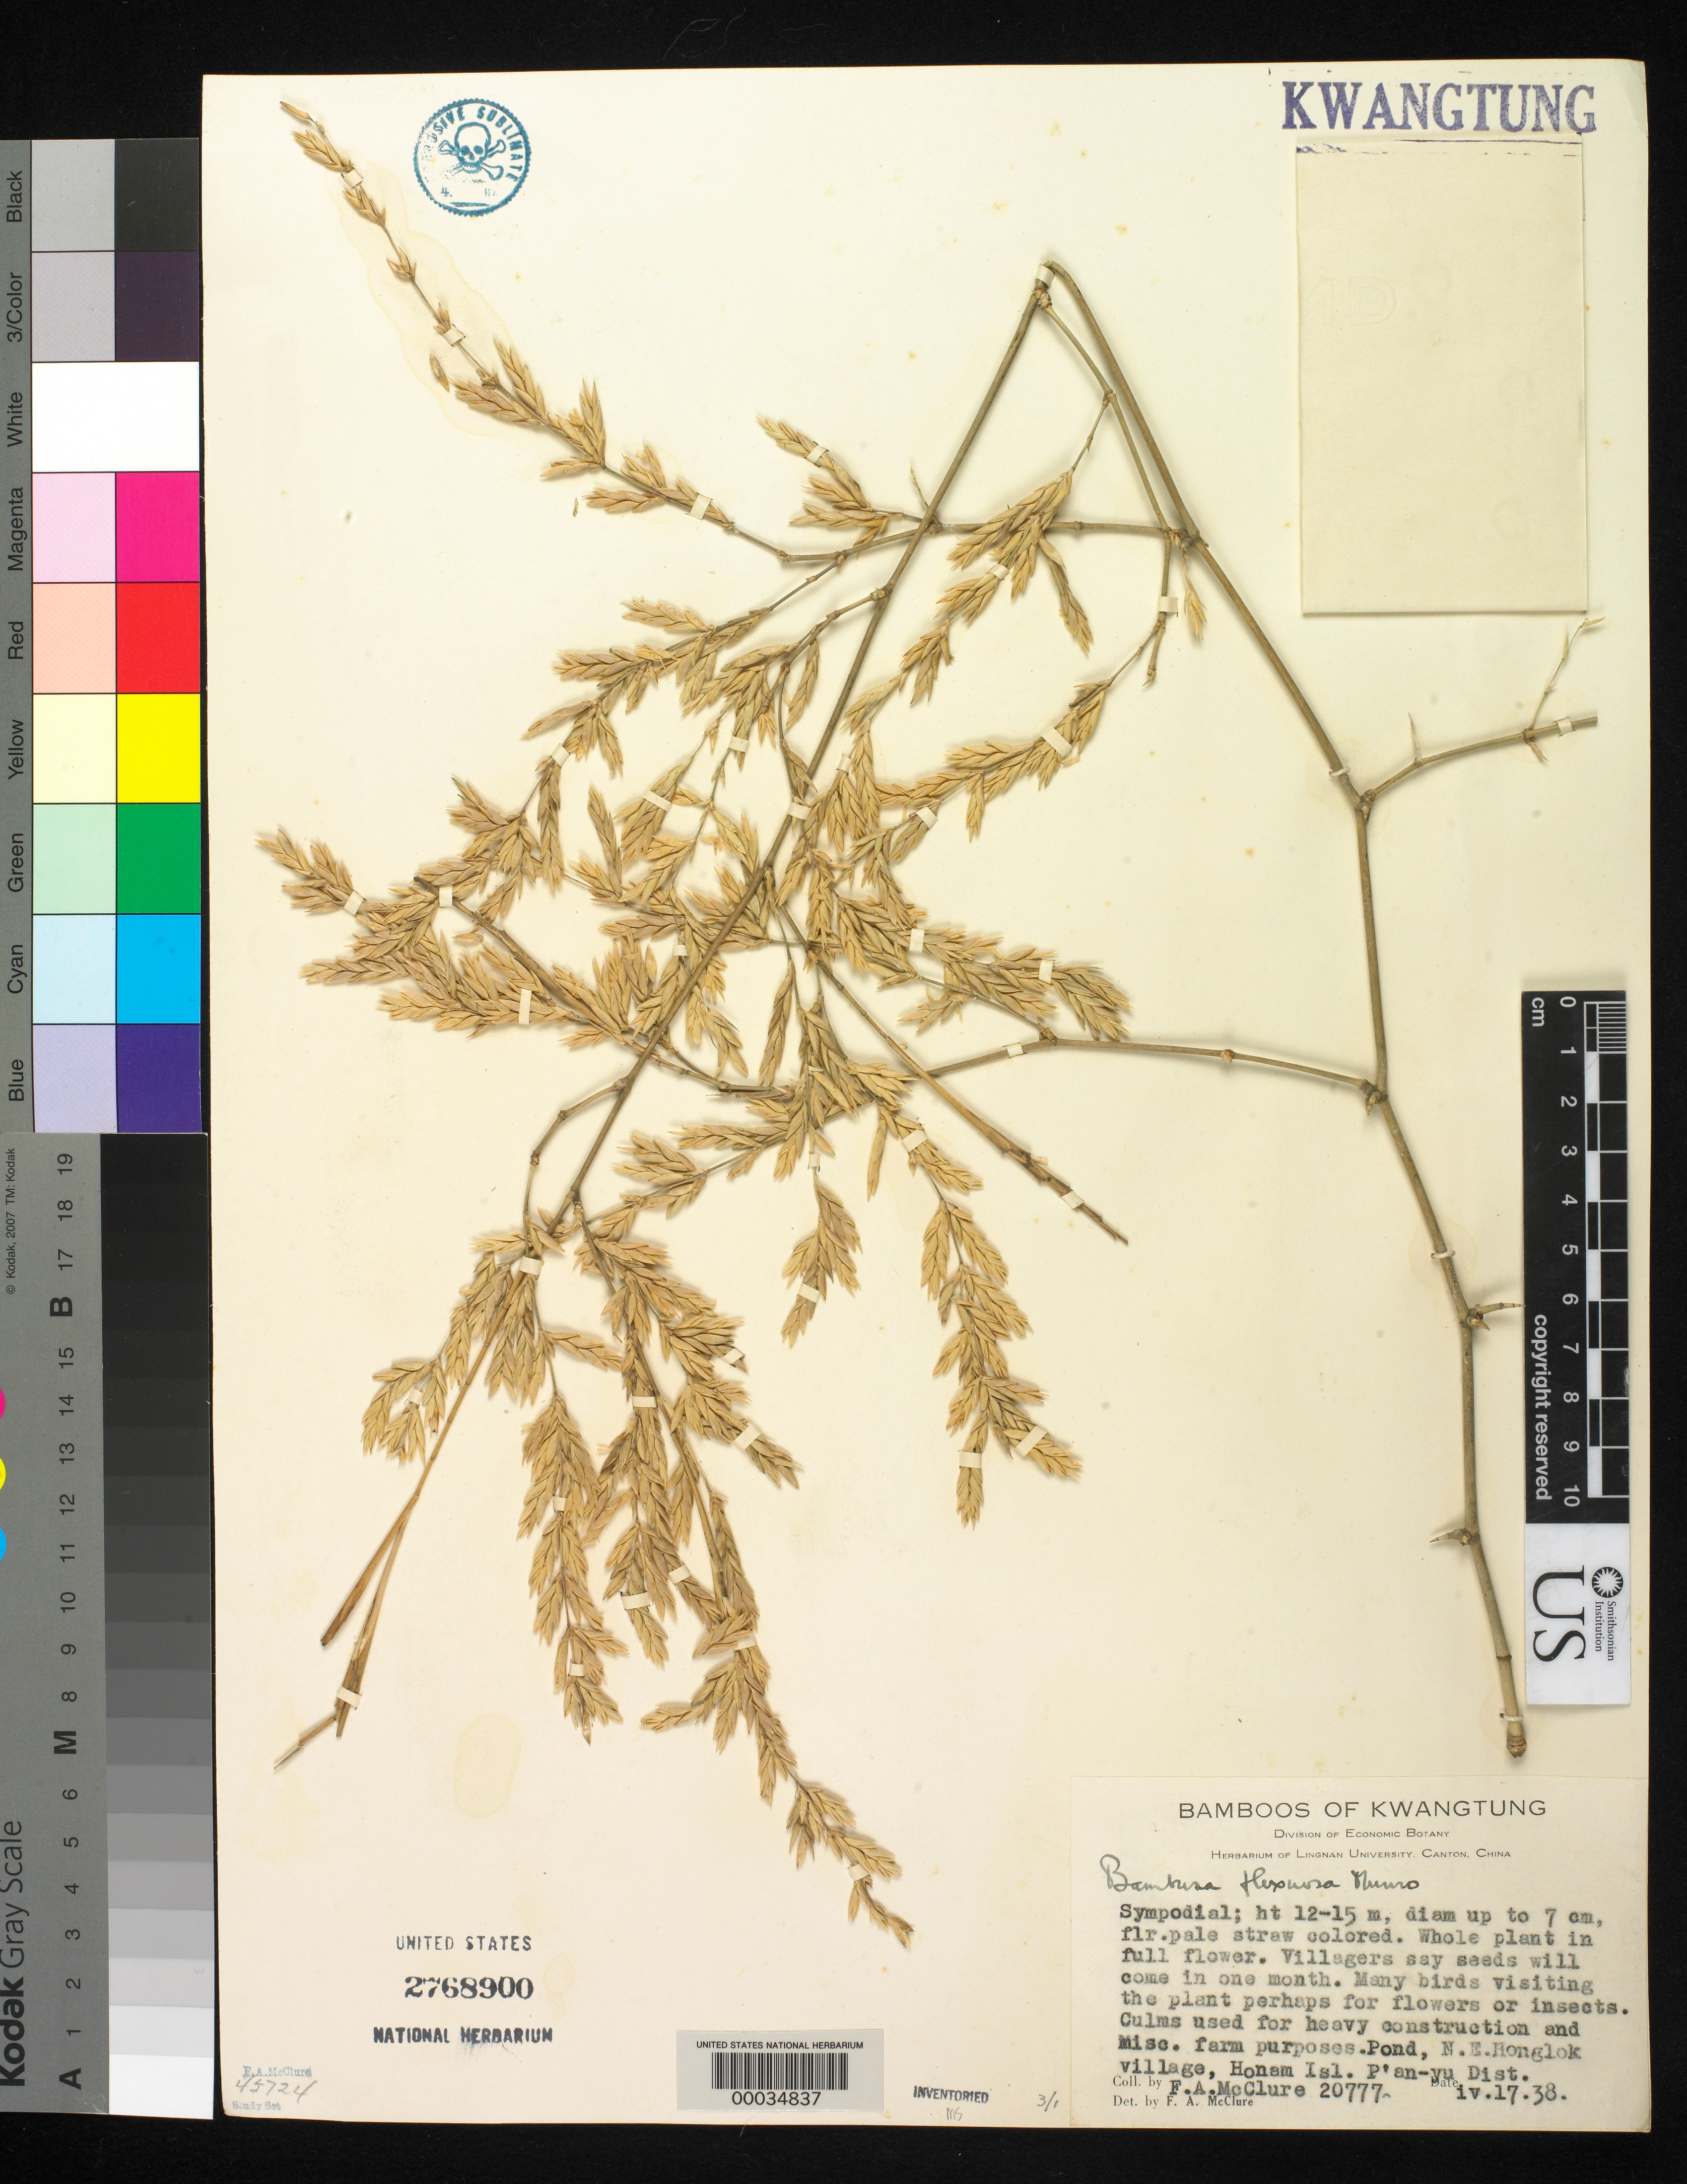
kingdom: Plantae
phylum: Tracheophyta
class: Liliopsida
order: Poales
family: Poaceae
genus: Bambusa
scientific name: Bambusa flexuosa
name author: Munro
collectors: F. A. McClure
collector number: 20777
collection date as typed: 17 Apr 1938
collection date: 1938-04-17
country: China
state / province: Guangdong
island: Honam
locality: P'an-yu, honglok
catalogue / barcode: US 2768900